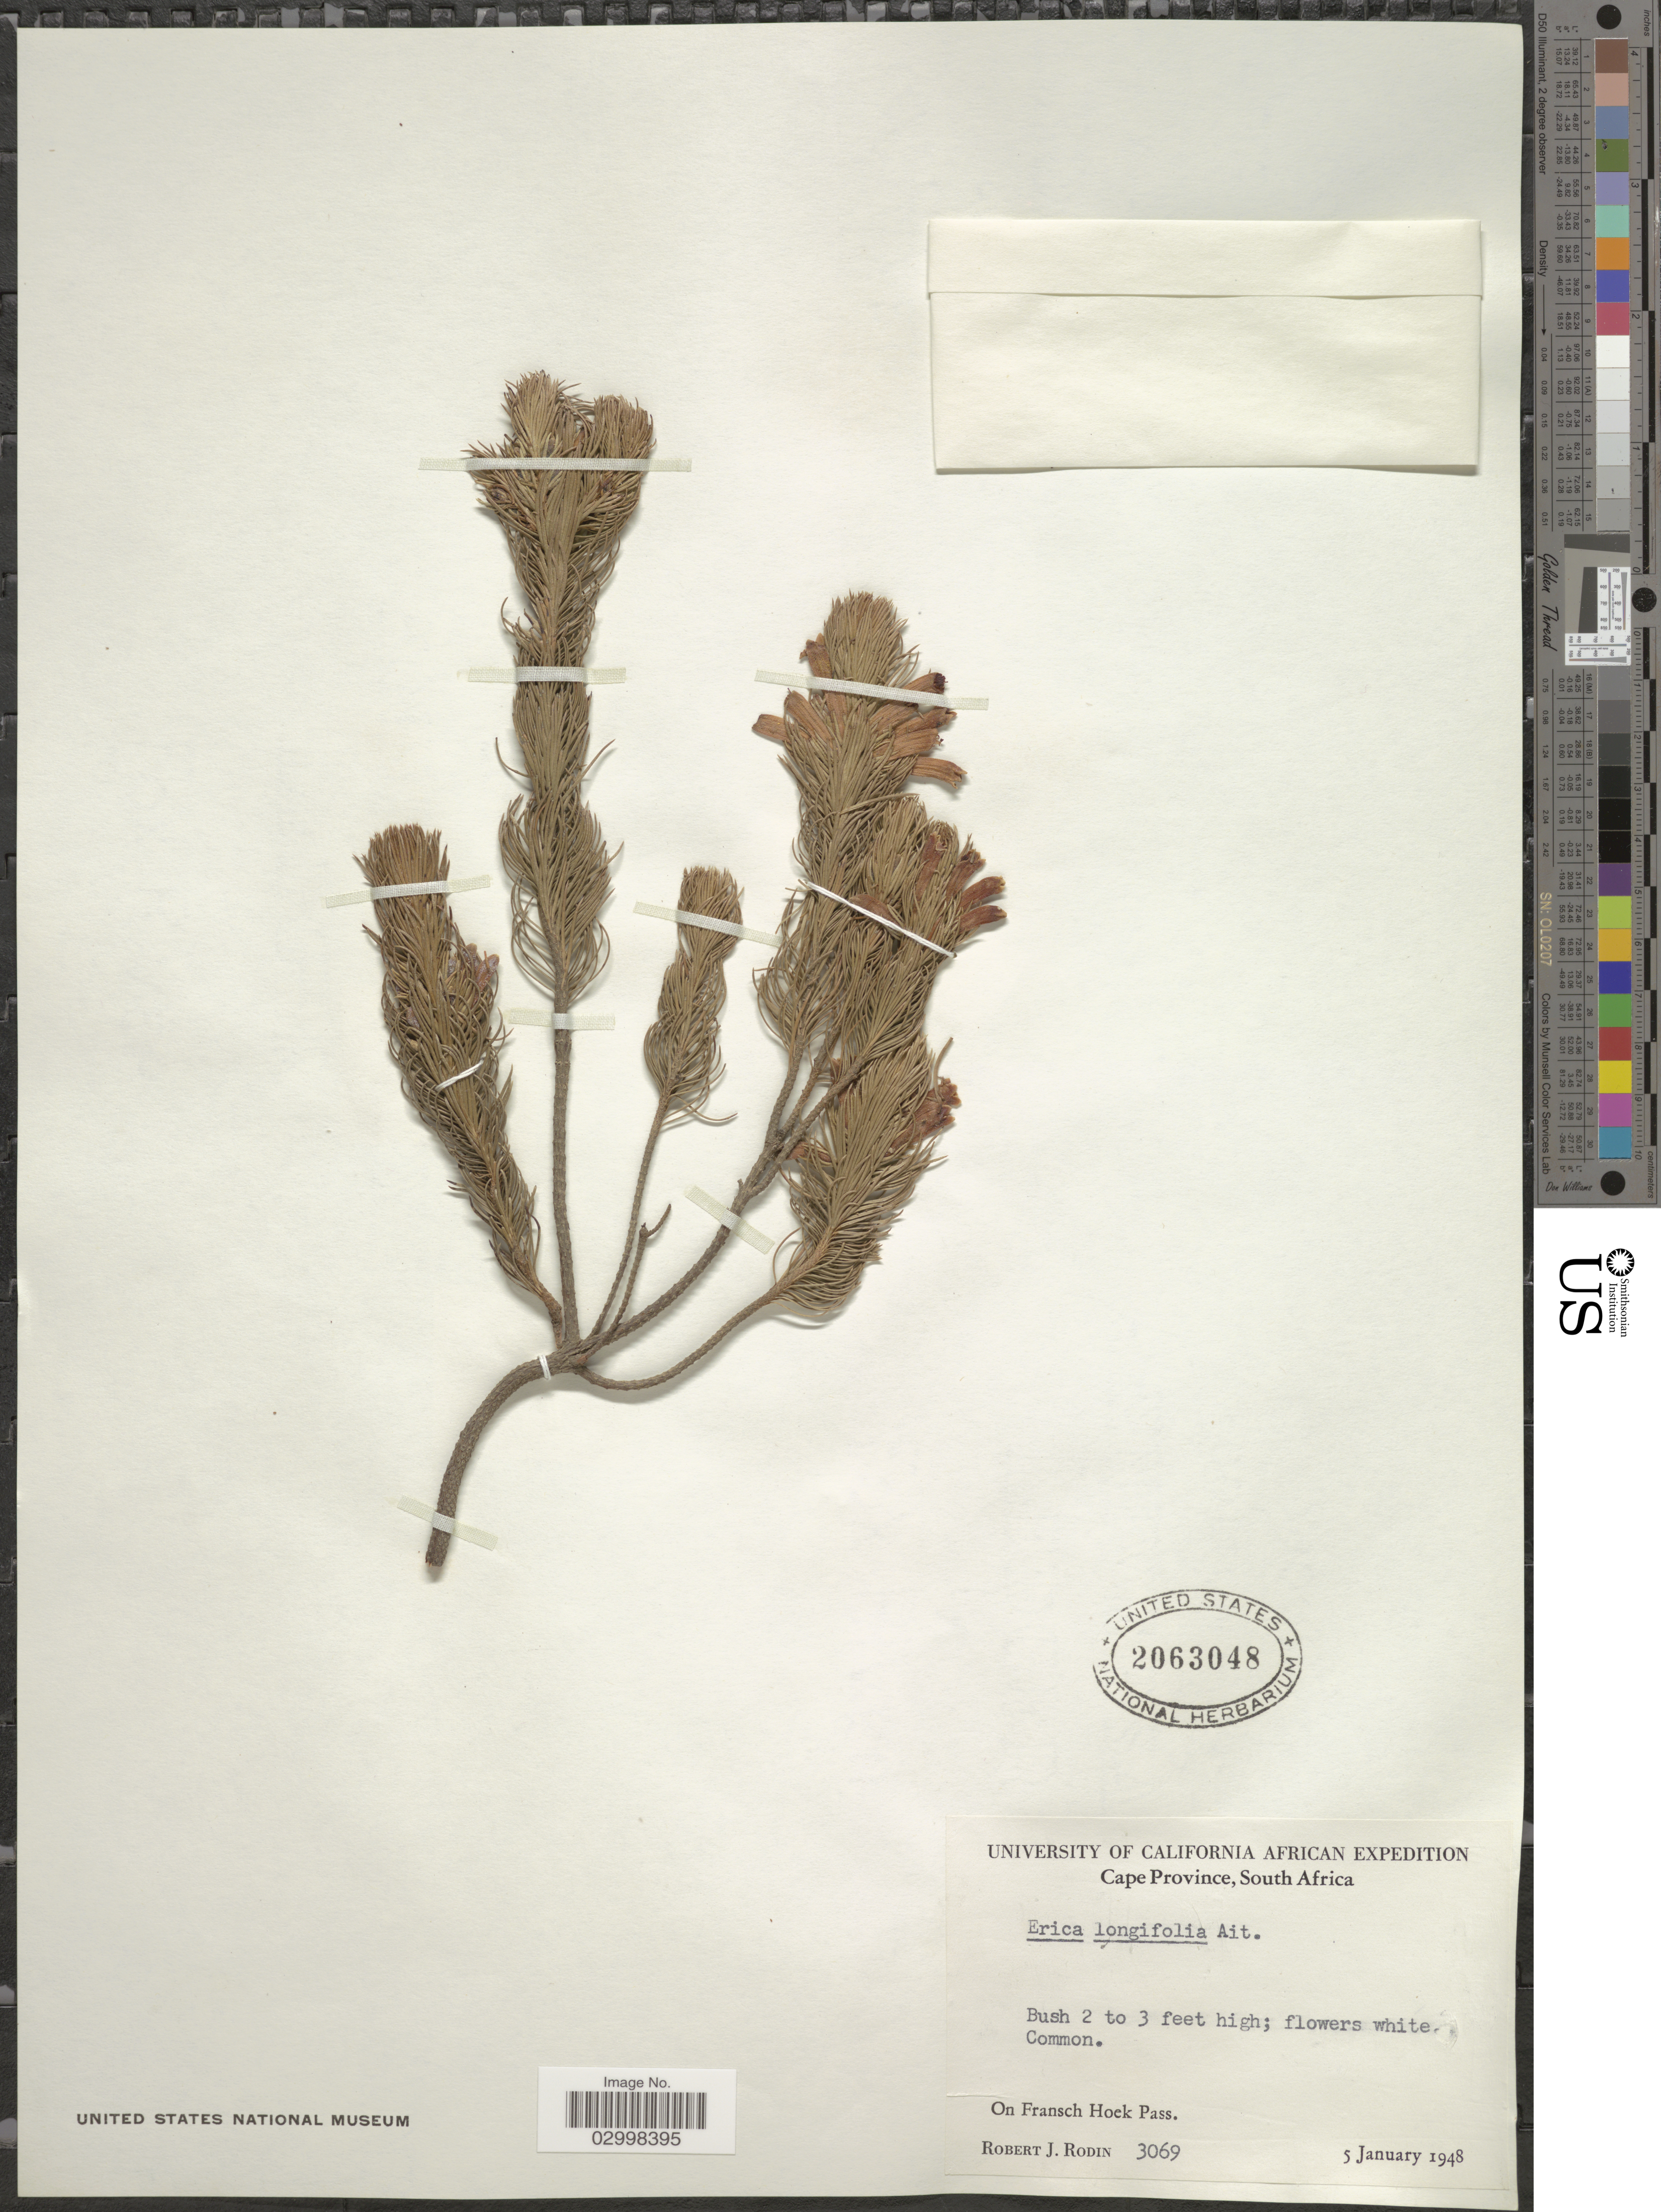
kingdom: Plantae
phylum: Tracheophyta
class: Magnoliopsida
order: Ericales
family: Ericaceae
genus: Erica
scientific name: Erica longifolia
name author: F. A. Bauer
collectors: R. J. Rodin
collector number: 3069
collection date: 1948-01-05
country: South Africa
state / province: Western Cape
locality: On Fransch Hoek Pass.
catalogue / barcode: US 2063048